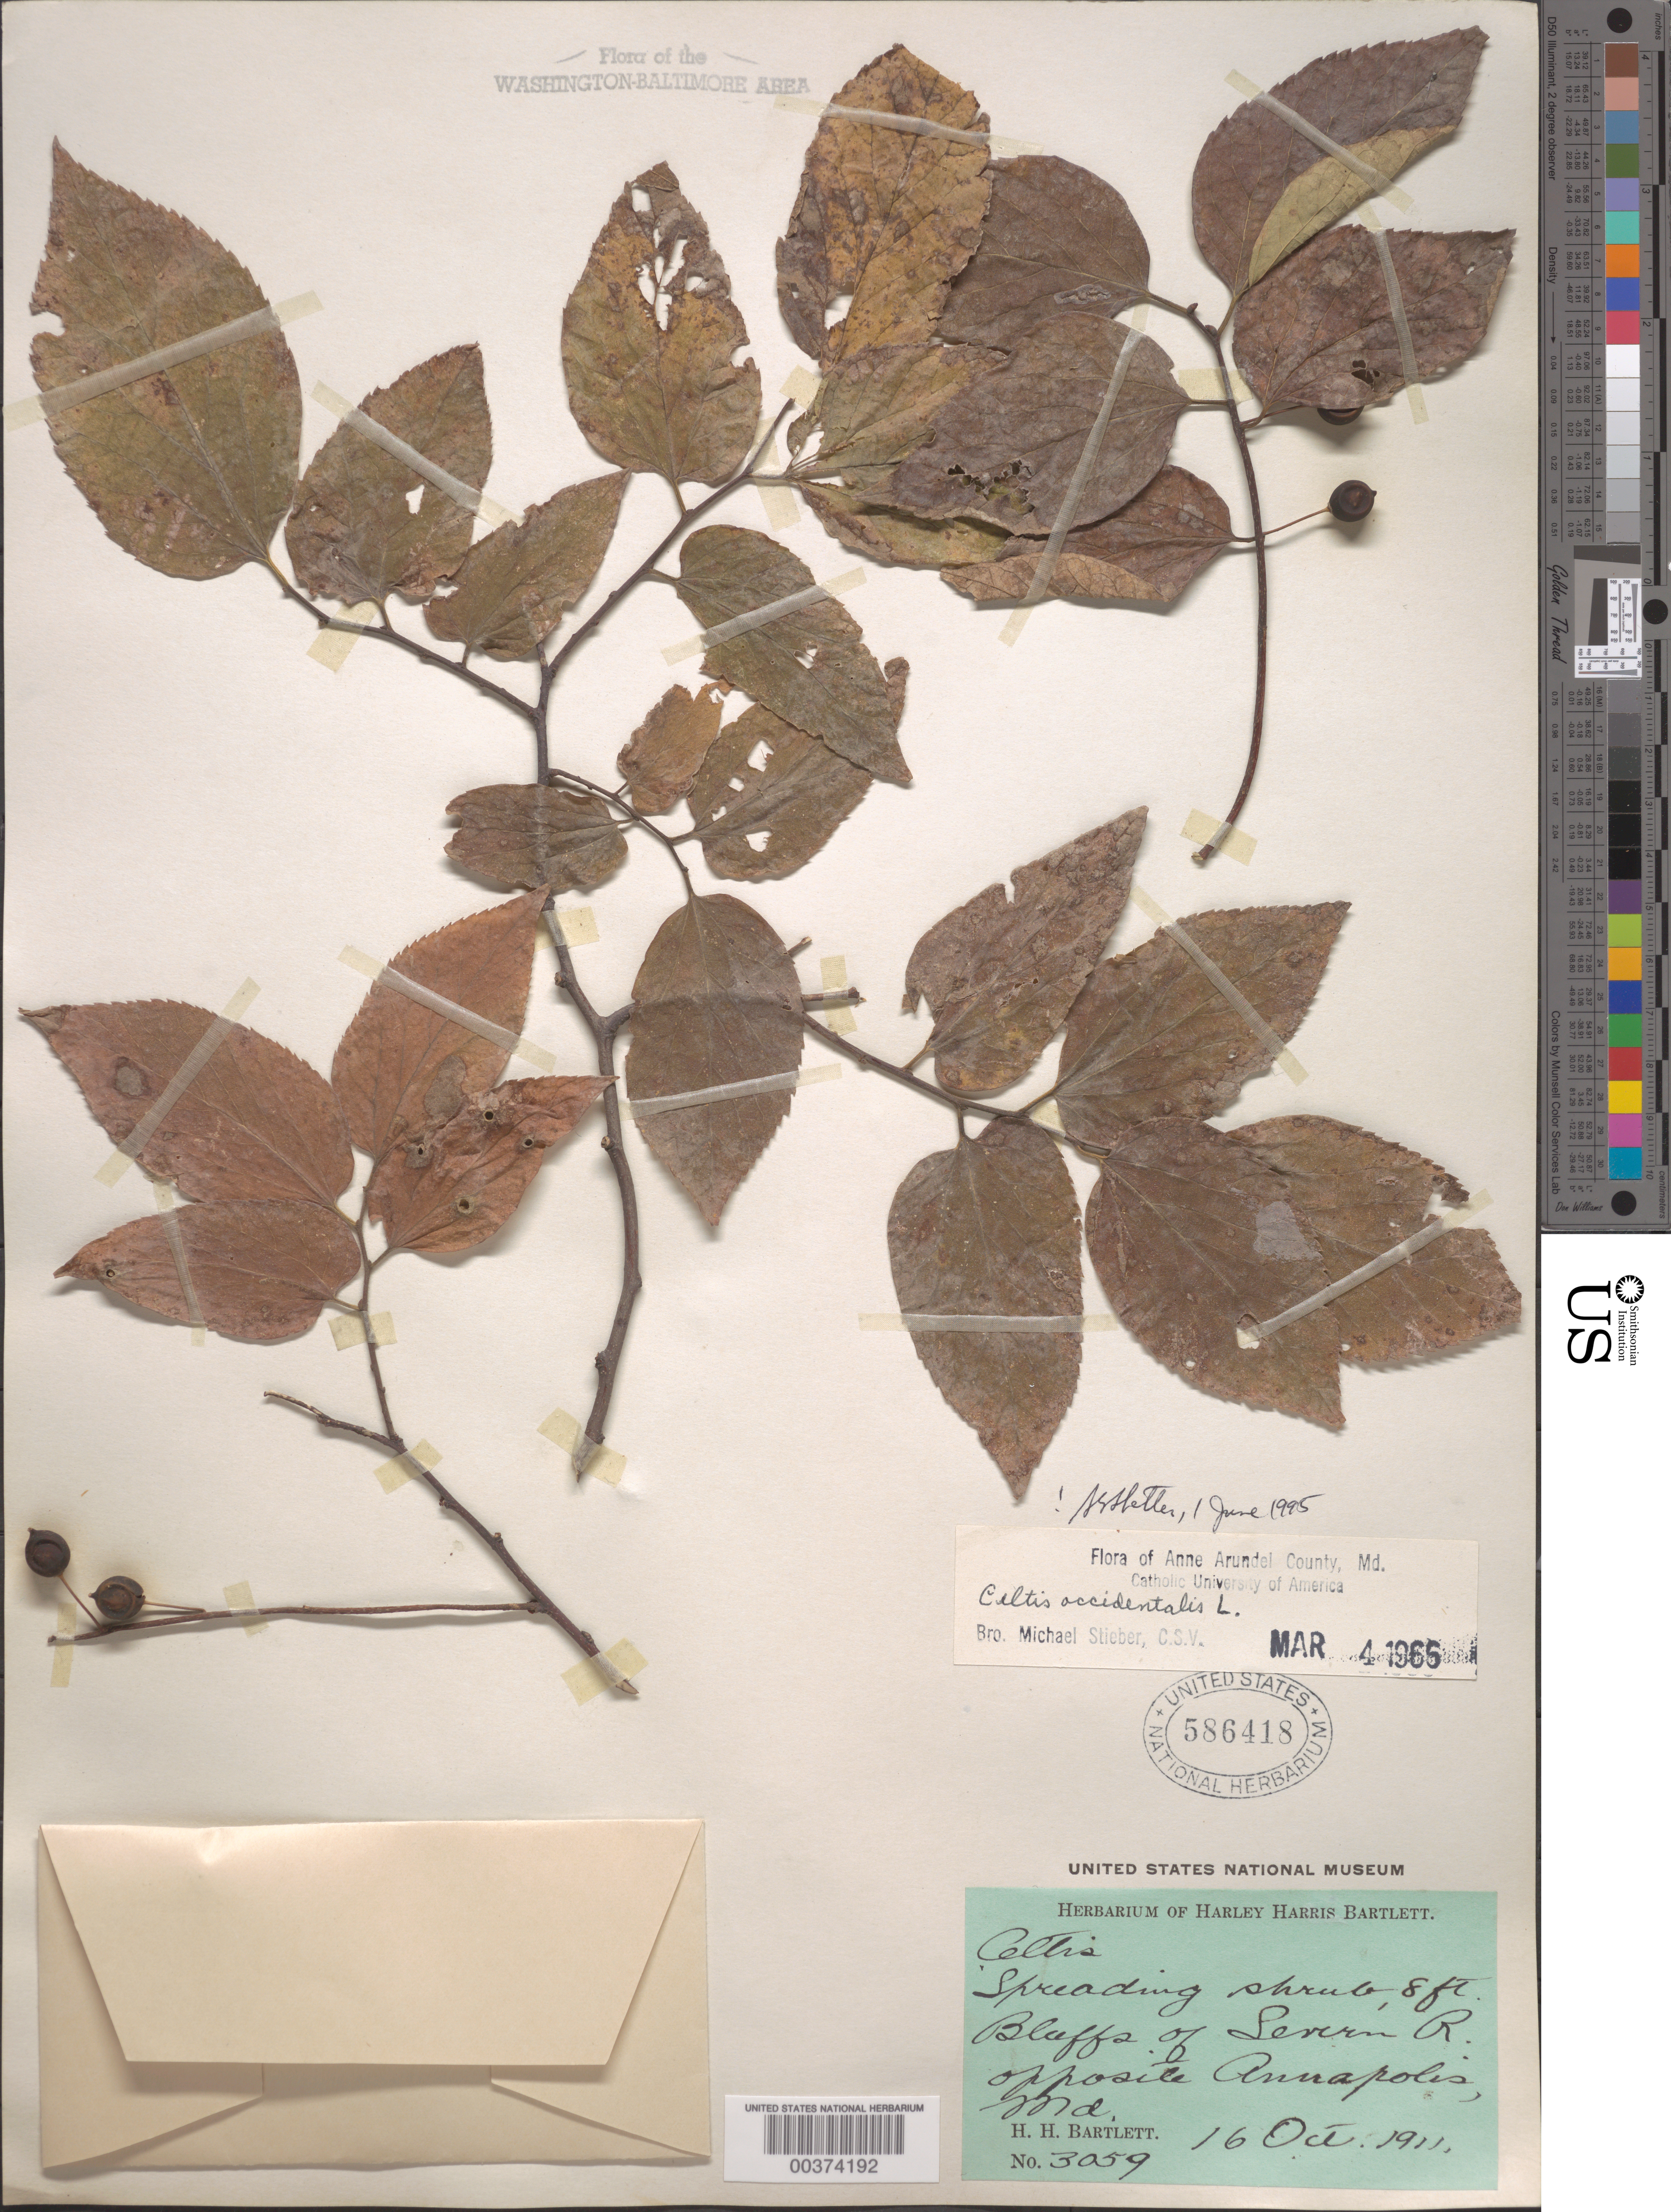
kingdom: Plantae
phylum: Tracheophyta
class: Magnoliopsida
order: Rosales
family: Cannabaceae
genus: Celtis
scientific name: Celtis occidentalis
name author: L.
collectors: H. H. Bartlett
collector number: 3059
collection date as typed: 16 Oct 1911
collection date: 1911-10-16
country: United States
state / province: Maryland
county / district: Anne Arundel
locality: Severn River, opposite Annapolis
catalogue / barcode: US 586418